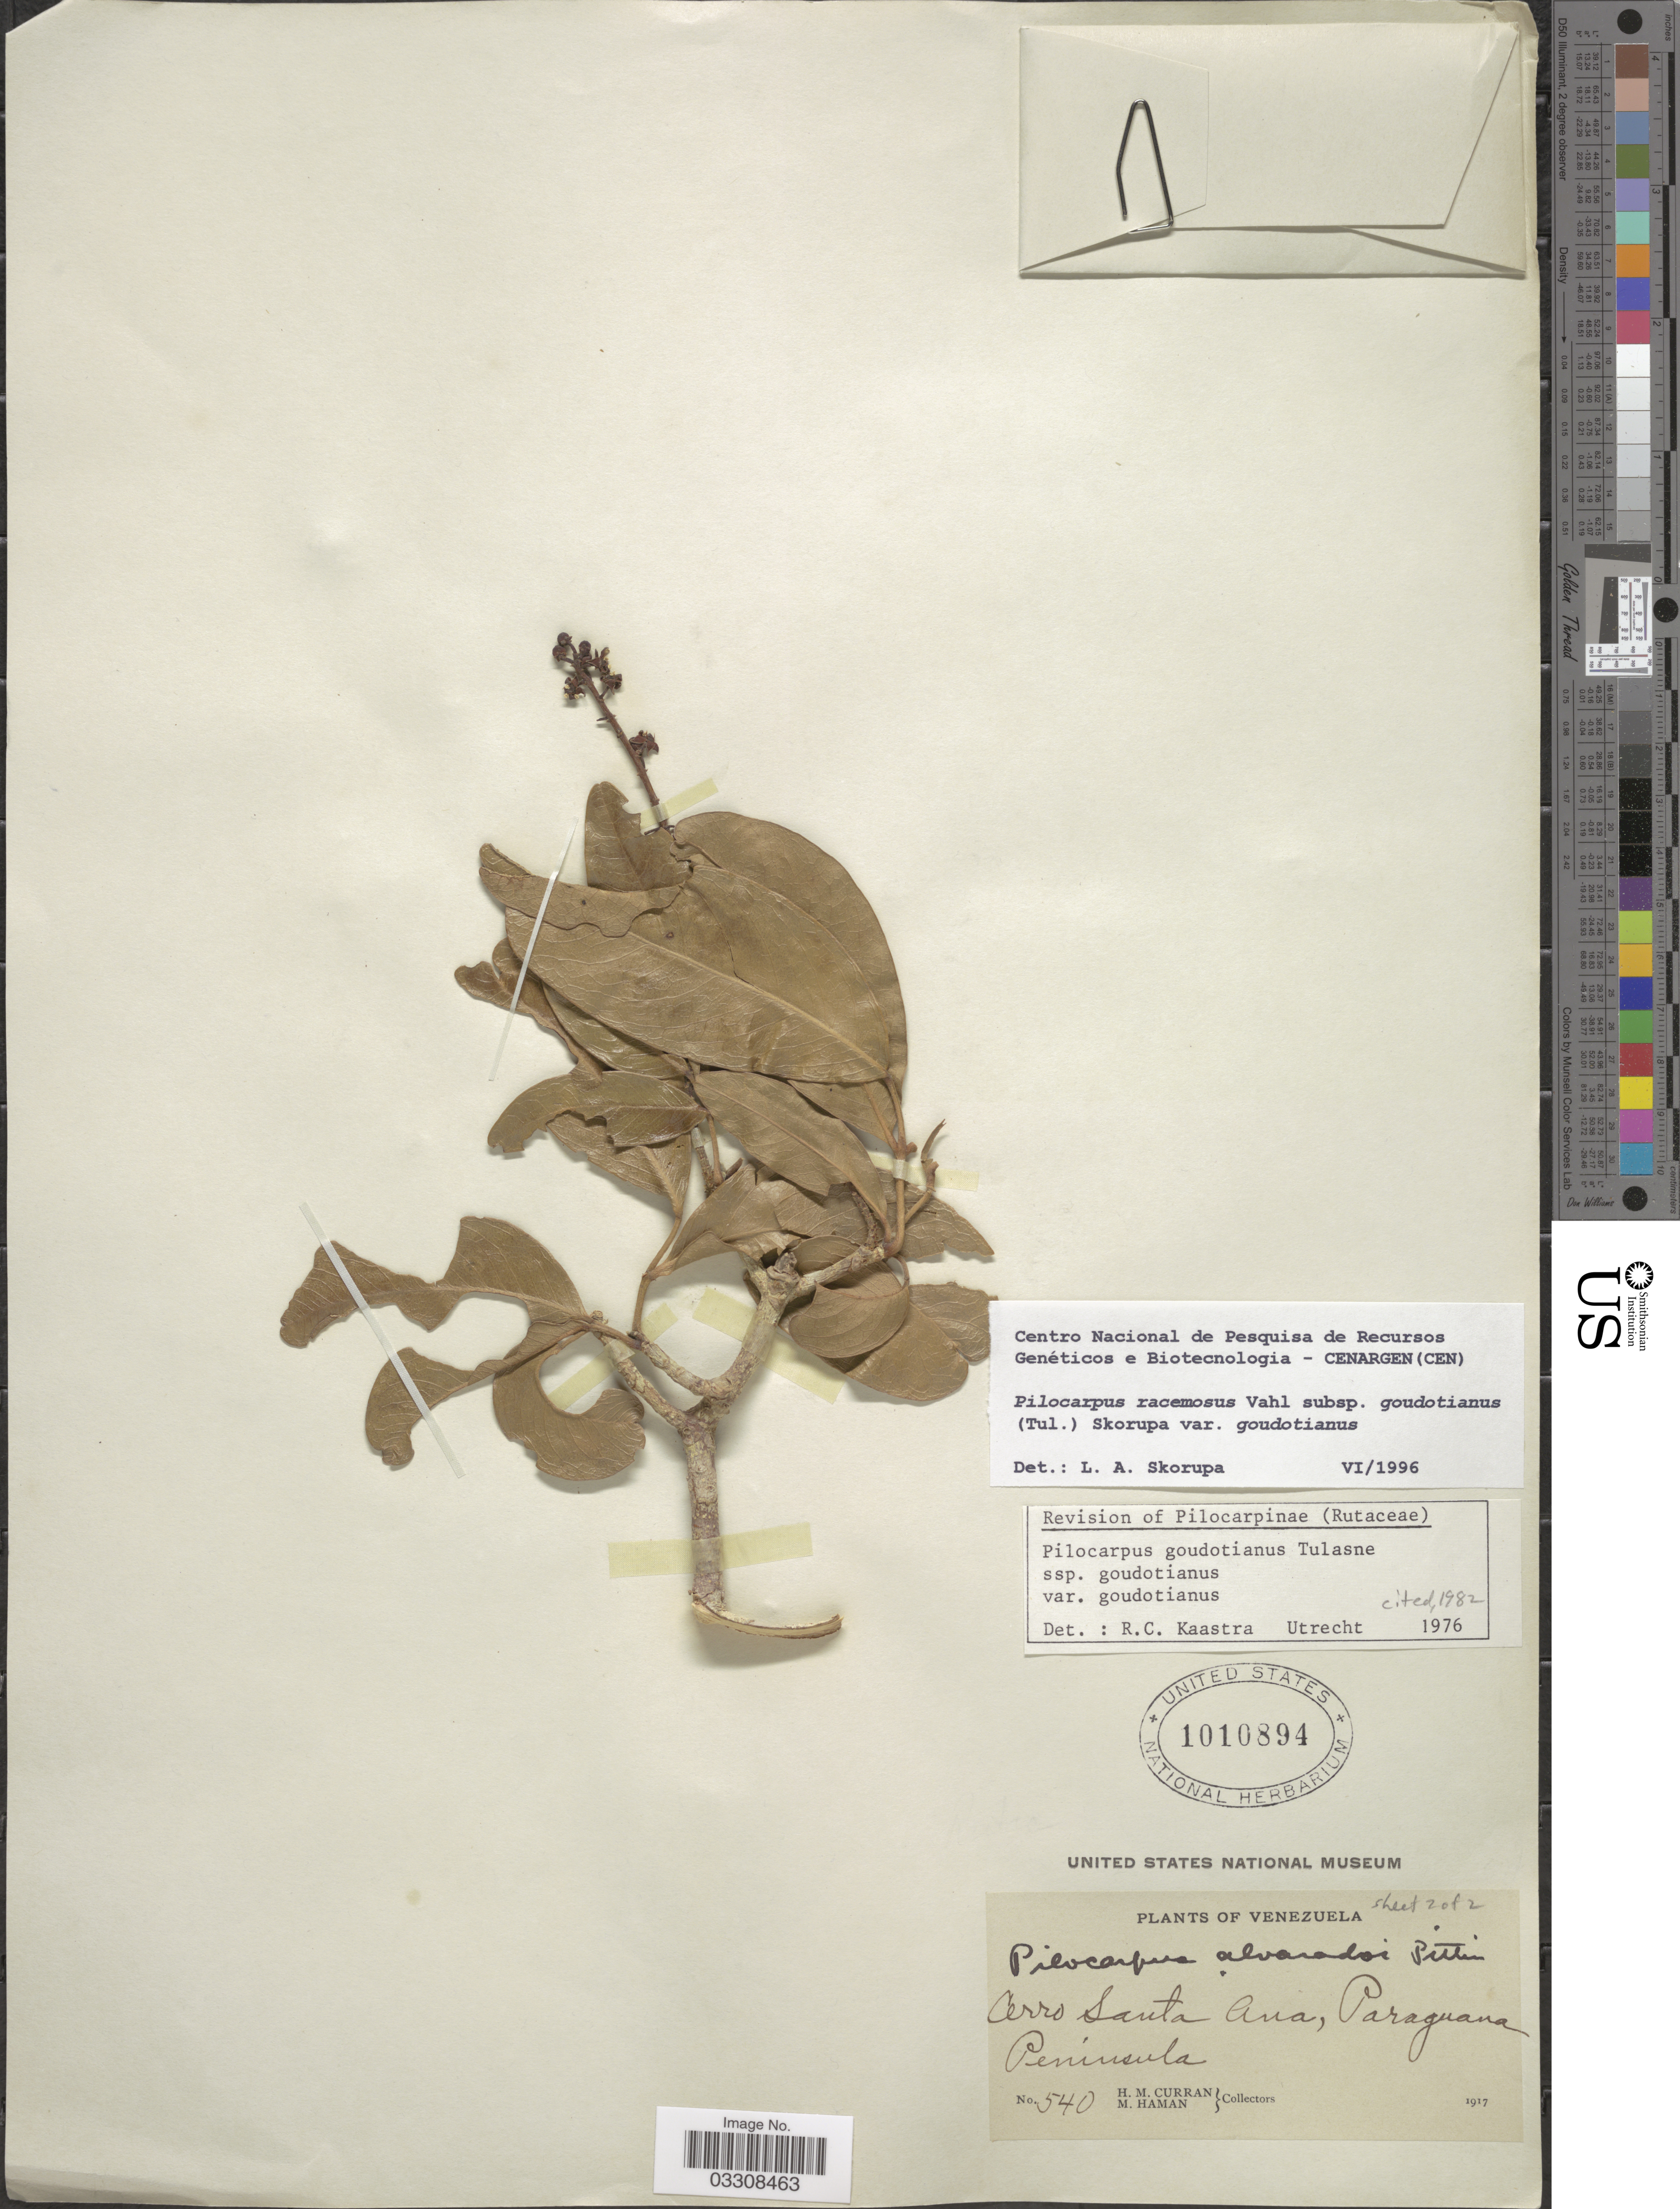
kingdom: Plantae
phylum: Tracheophyta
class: Magnoliopsida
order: Sapindales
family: Rutaceae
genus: Pilocarpus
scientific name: Pilocarpus racemosus subsp. goudotianus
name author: (Tul.) Skorupa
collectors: H. M. Curran & M. Haman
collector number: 540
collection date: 1917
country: Venezuela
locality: Cerro Santa Ana, Paraguana Peninsula.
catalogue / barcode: US 1010894